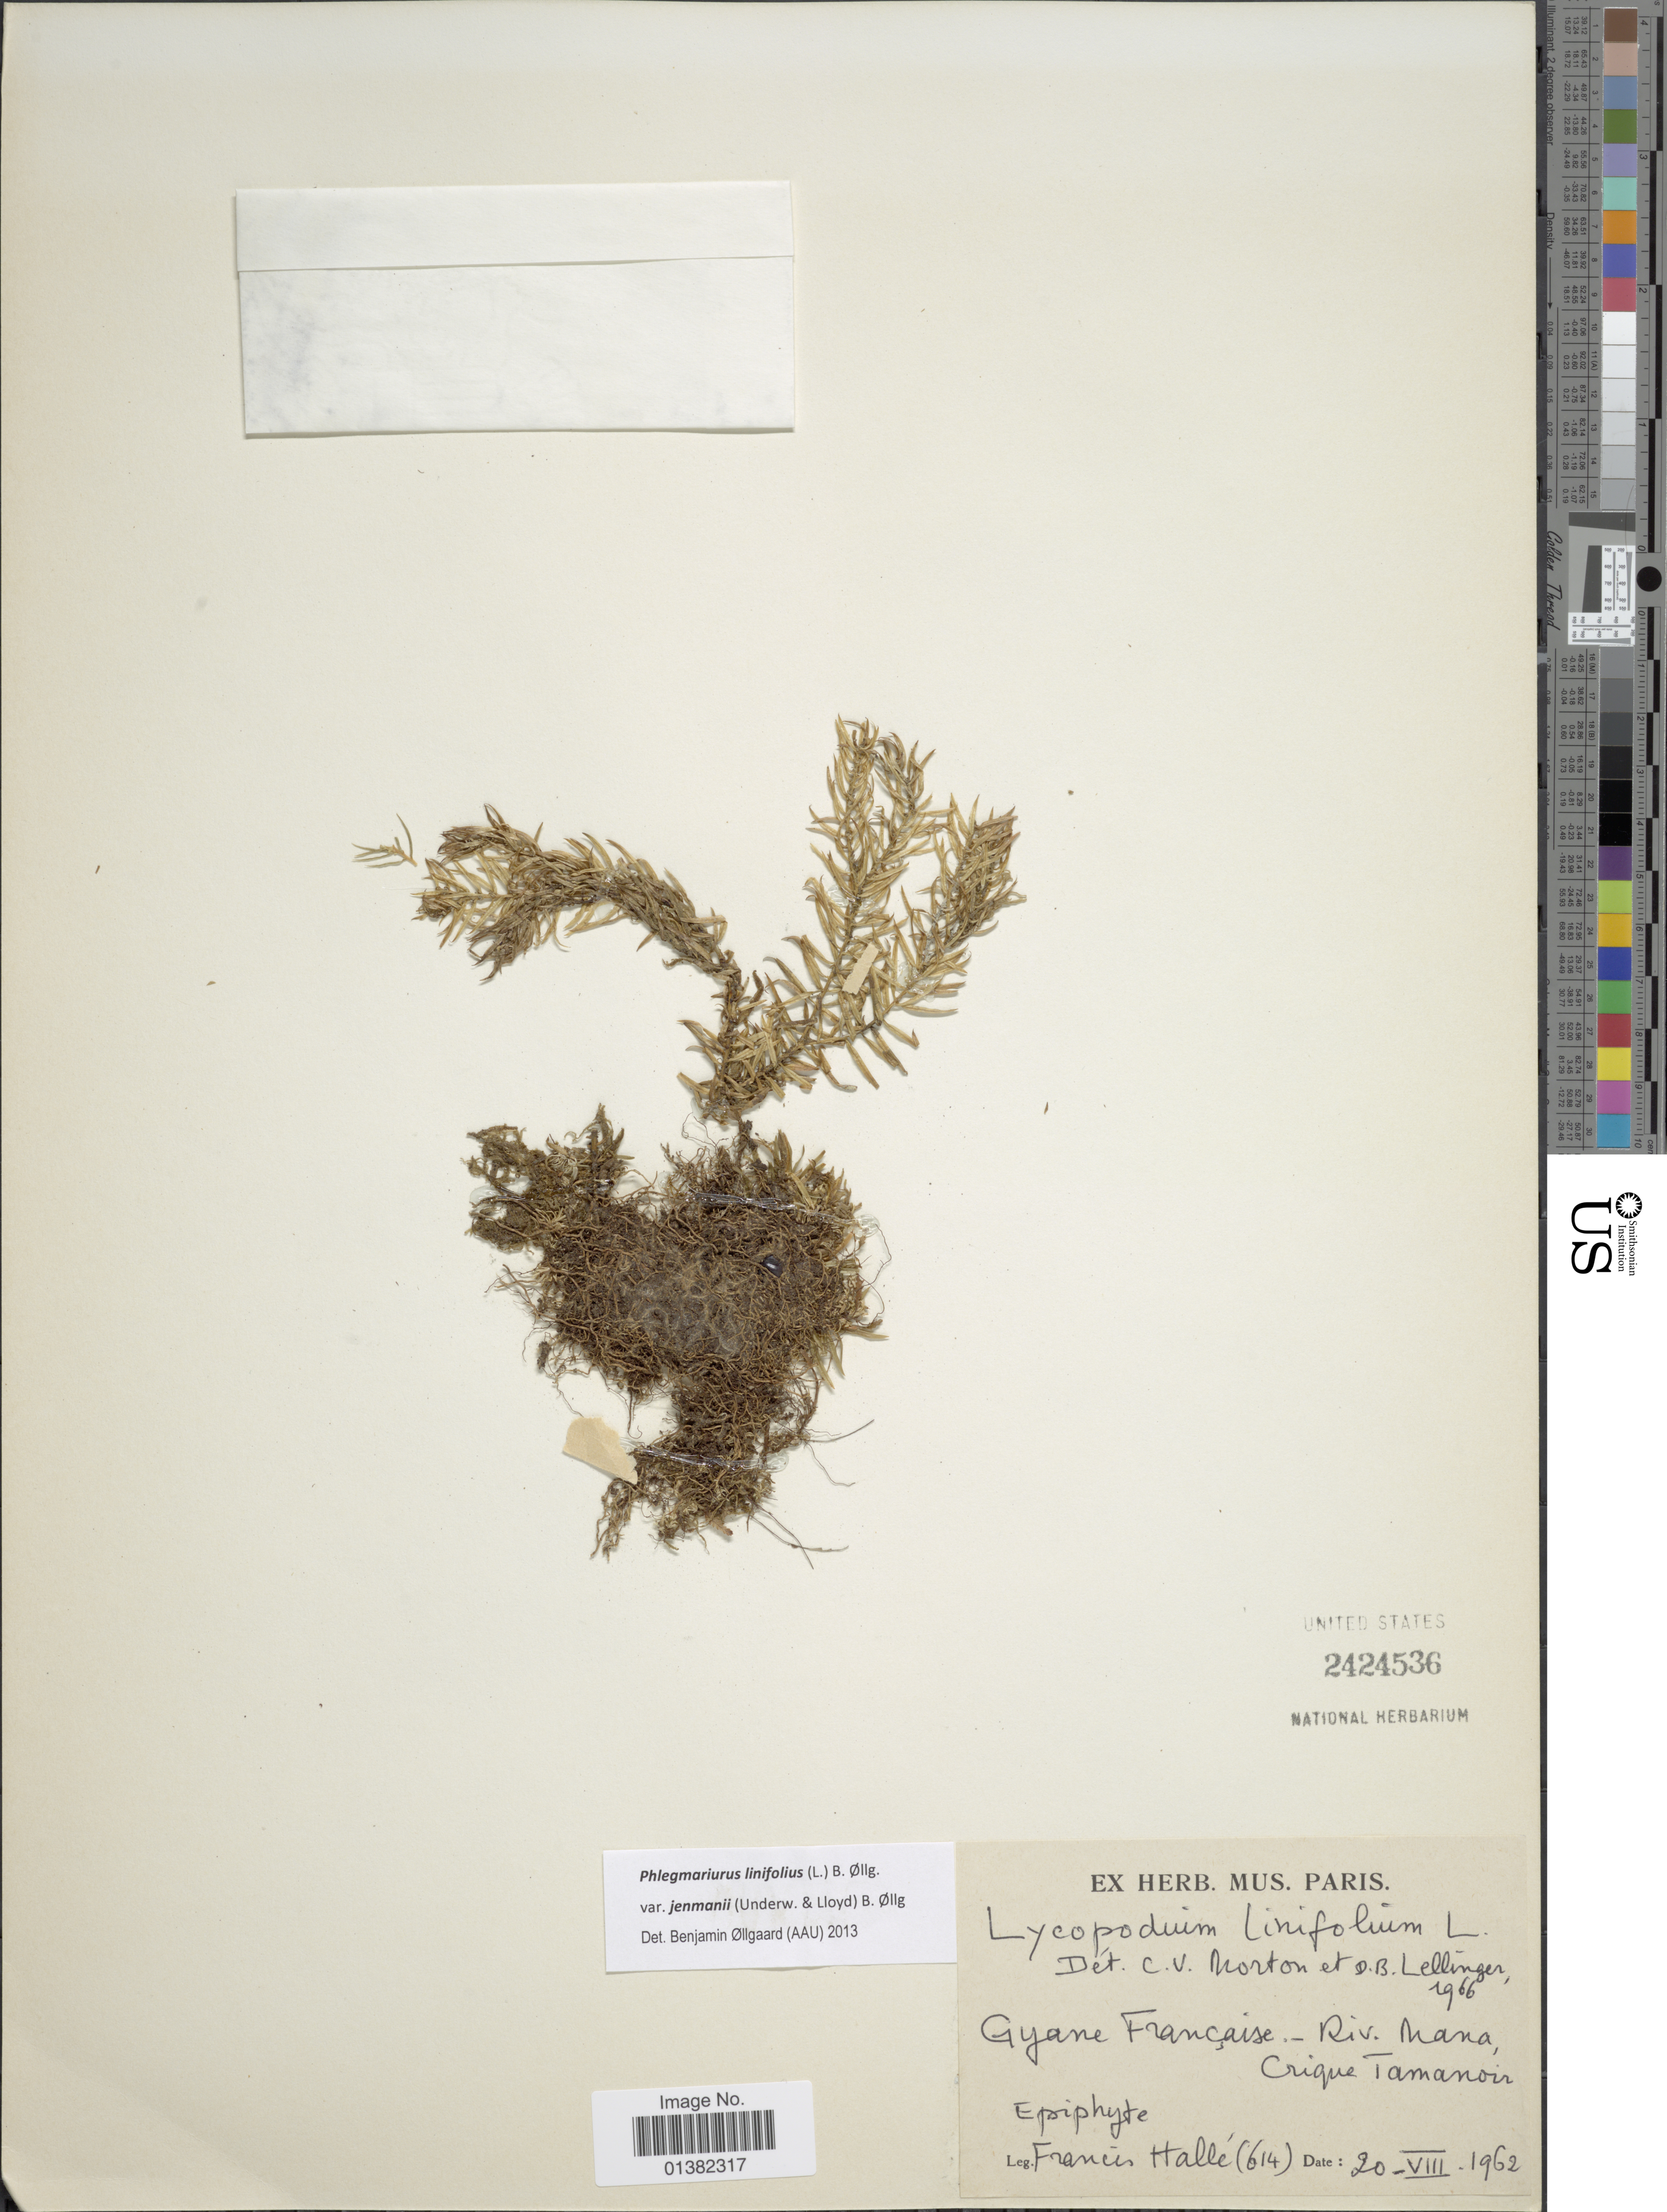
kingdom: Plantae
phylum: Tracheophyta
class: Lycopodiopsida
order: Lycopodiales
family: Lycopodiaceae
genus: Phlegmariurus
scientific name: Phlegmariurus linifolius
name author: (L.) B. Øllg.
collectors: F. Hallé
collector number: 614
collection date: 1962-08-20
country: French Guiana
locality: Riv. Mana, Crique Tamanoir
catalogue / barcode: US 2424536